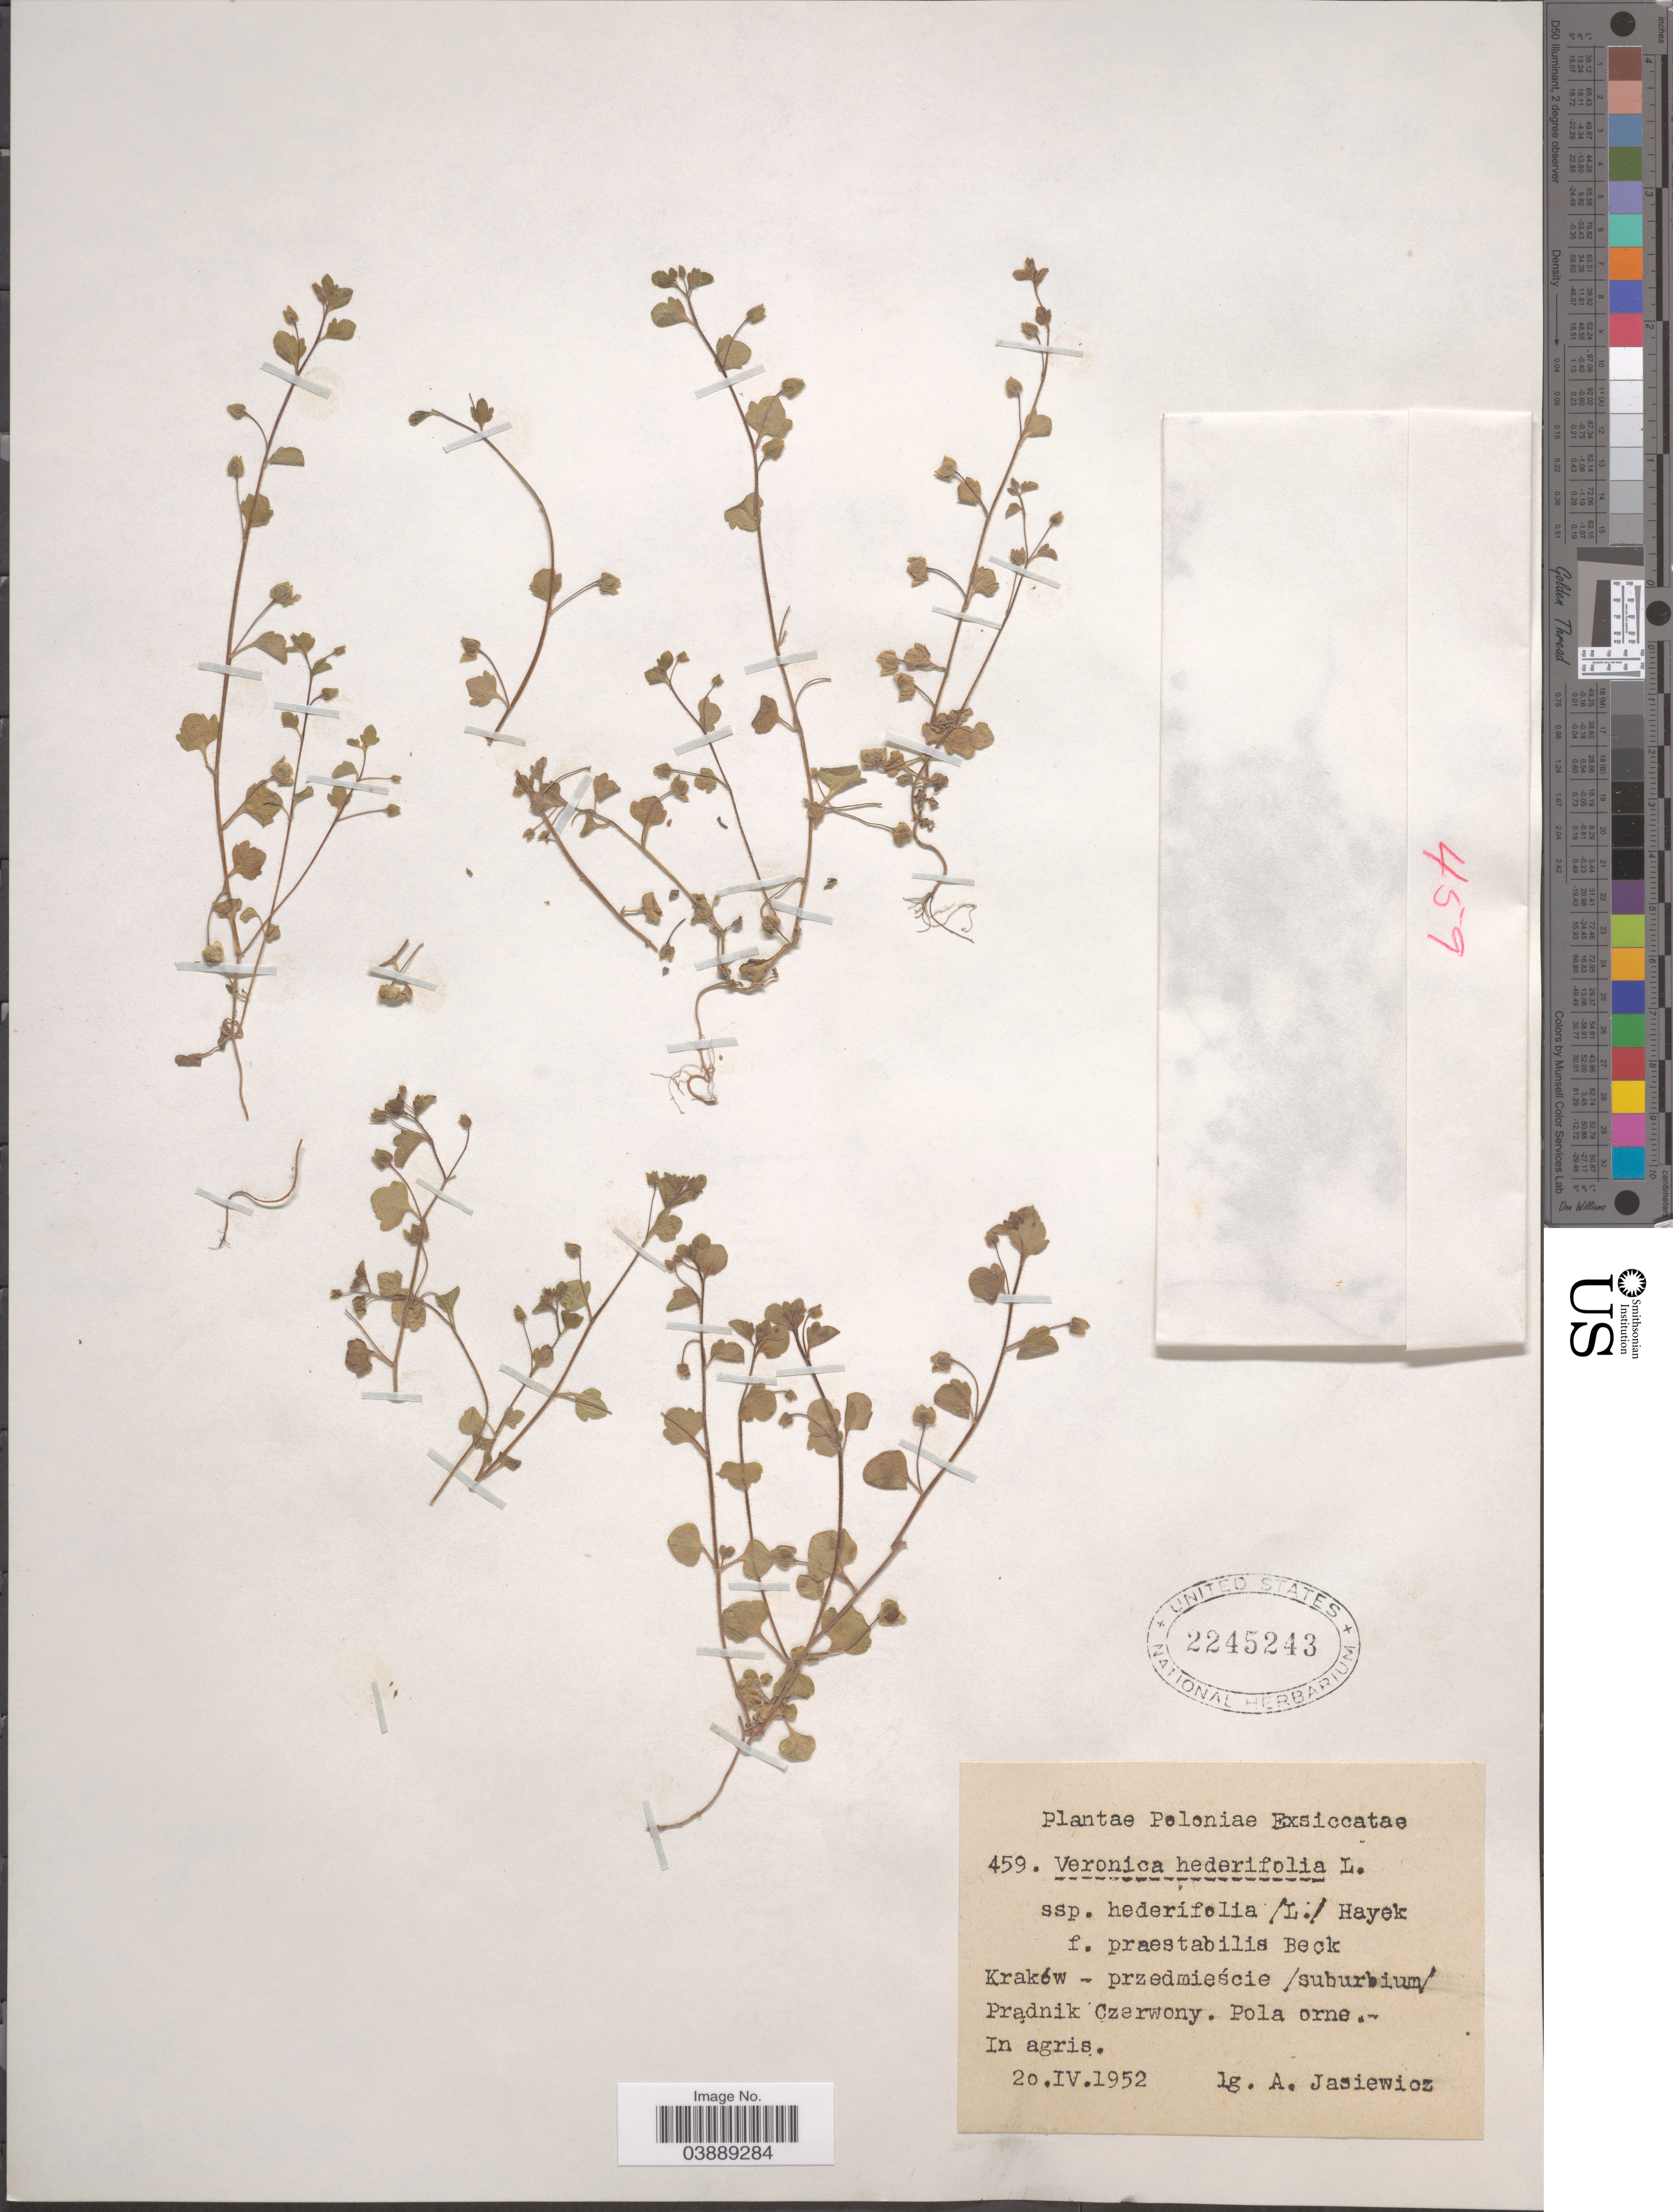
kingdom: Plantae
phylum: Tracheophyta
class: Magnoliopsida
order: Lamiales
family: Plantaginaceae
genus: Veronica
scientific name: Veronica hederifolia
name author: L.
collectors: A. Jasiewicz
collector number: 459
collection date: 1952-04-20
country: Poland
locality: Poloniae. Kraków- przedmieście / suburbium/ Pradnik Czerwony. Pola orne.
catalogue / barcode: US 2245243